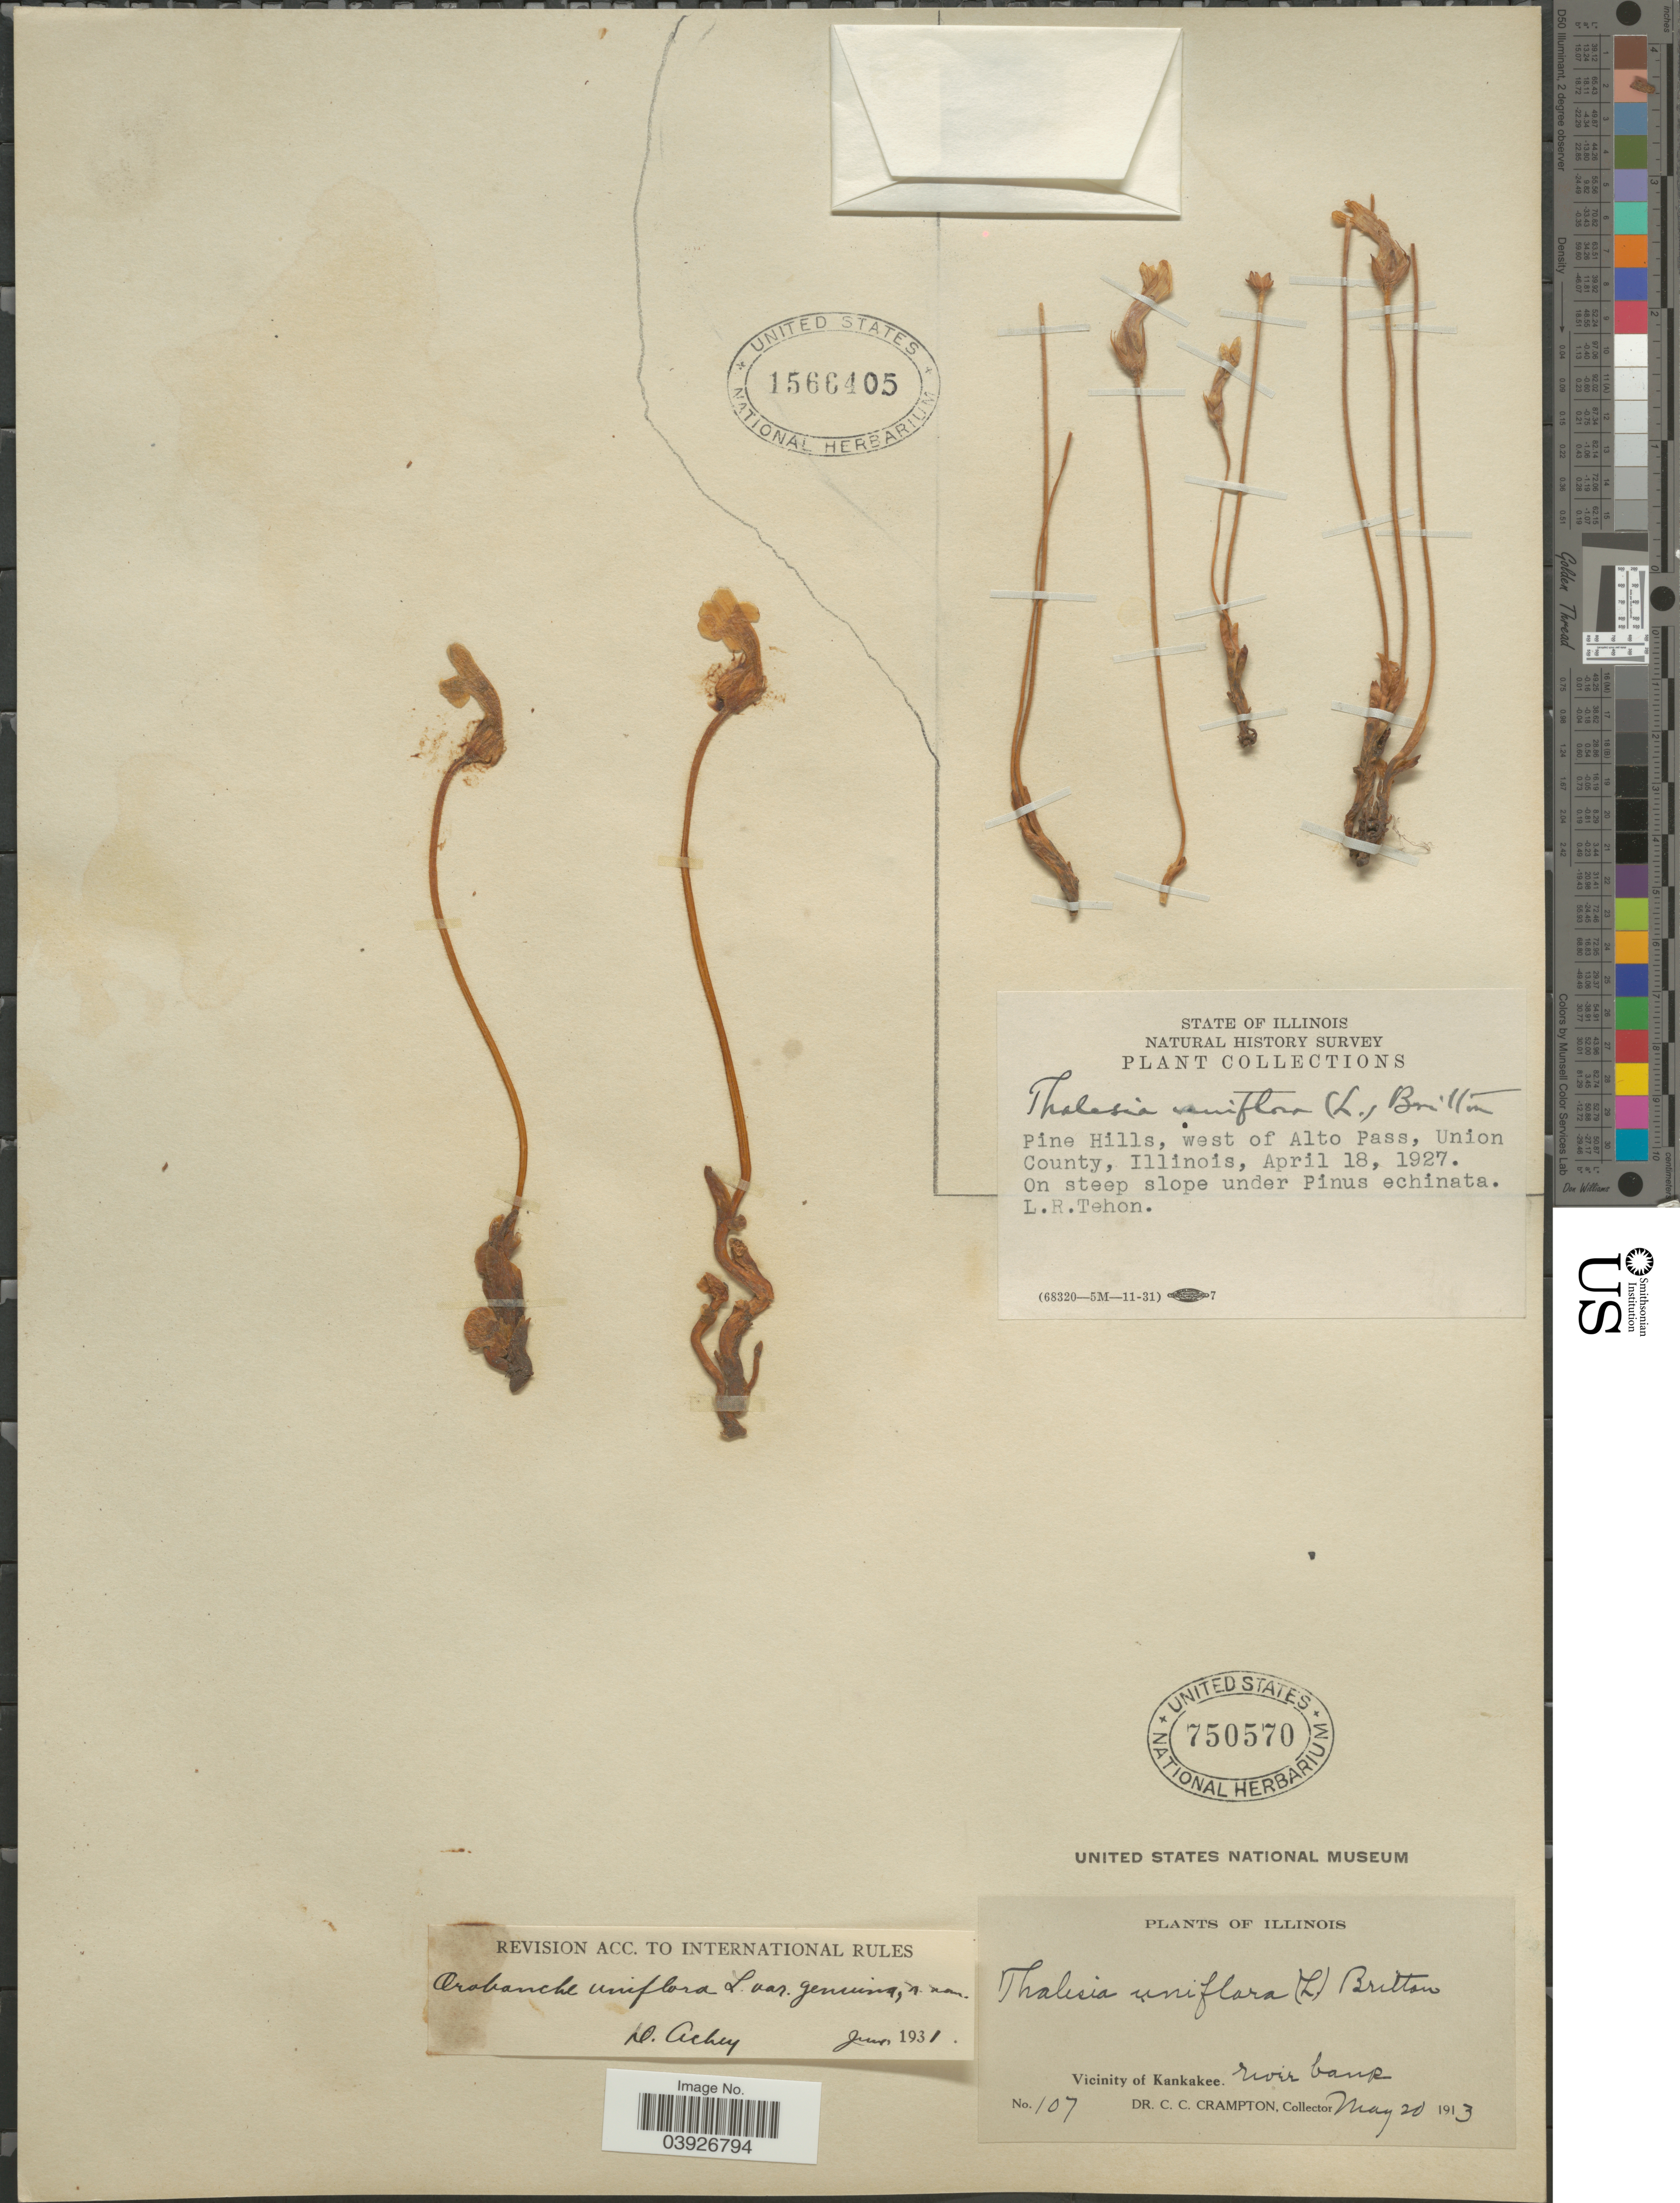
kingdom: Plantae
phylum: Tracheophyta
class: Magnoliopsida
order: Lamiales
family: Orobanchaceae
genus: Aphyllon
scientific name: Aphyllon uniflorum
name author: A. Gray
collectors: C. Crampton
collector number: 107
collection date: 1913-05-20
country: United States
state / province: Illinois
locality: Vicinity of Kankakee.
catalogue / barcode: US 750570